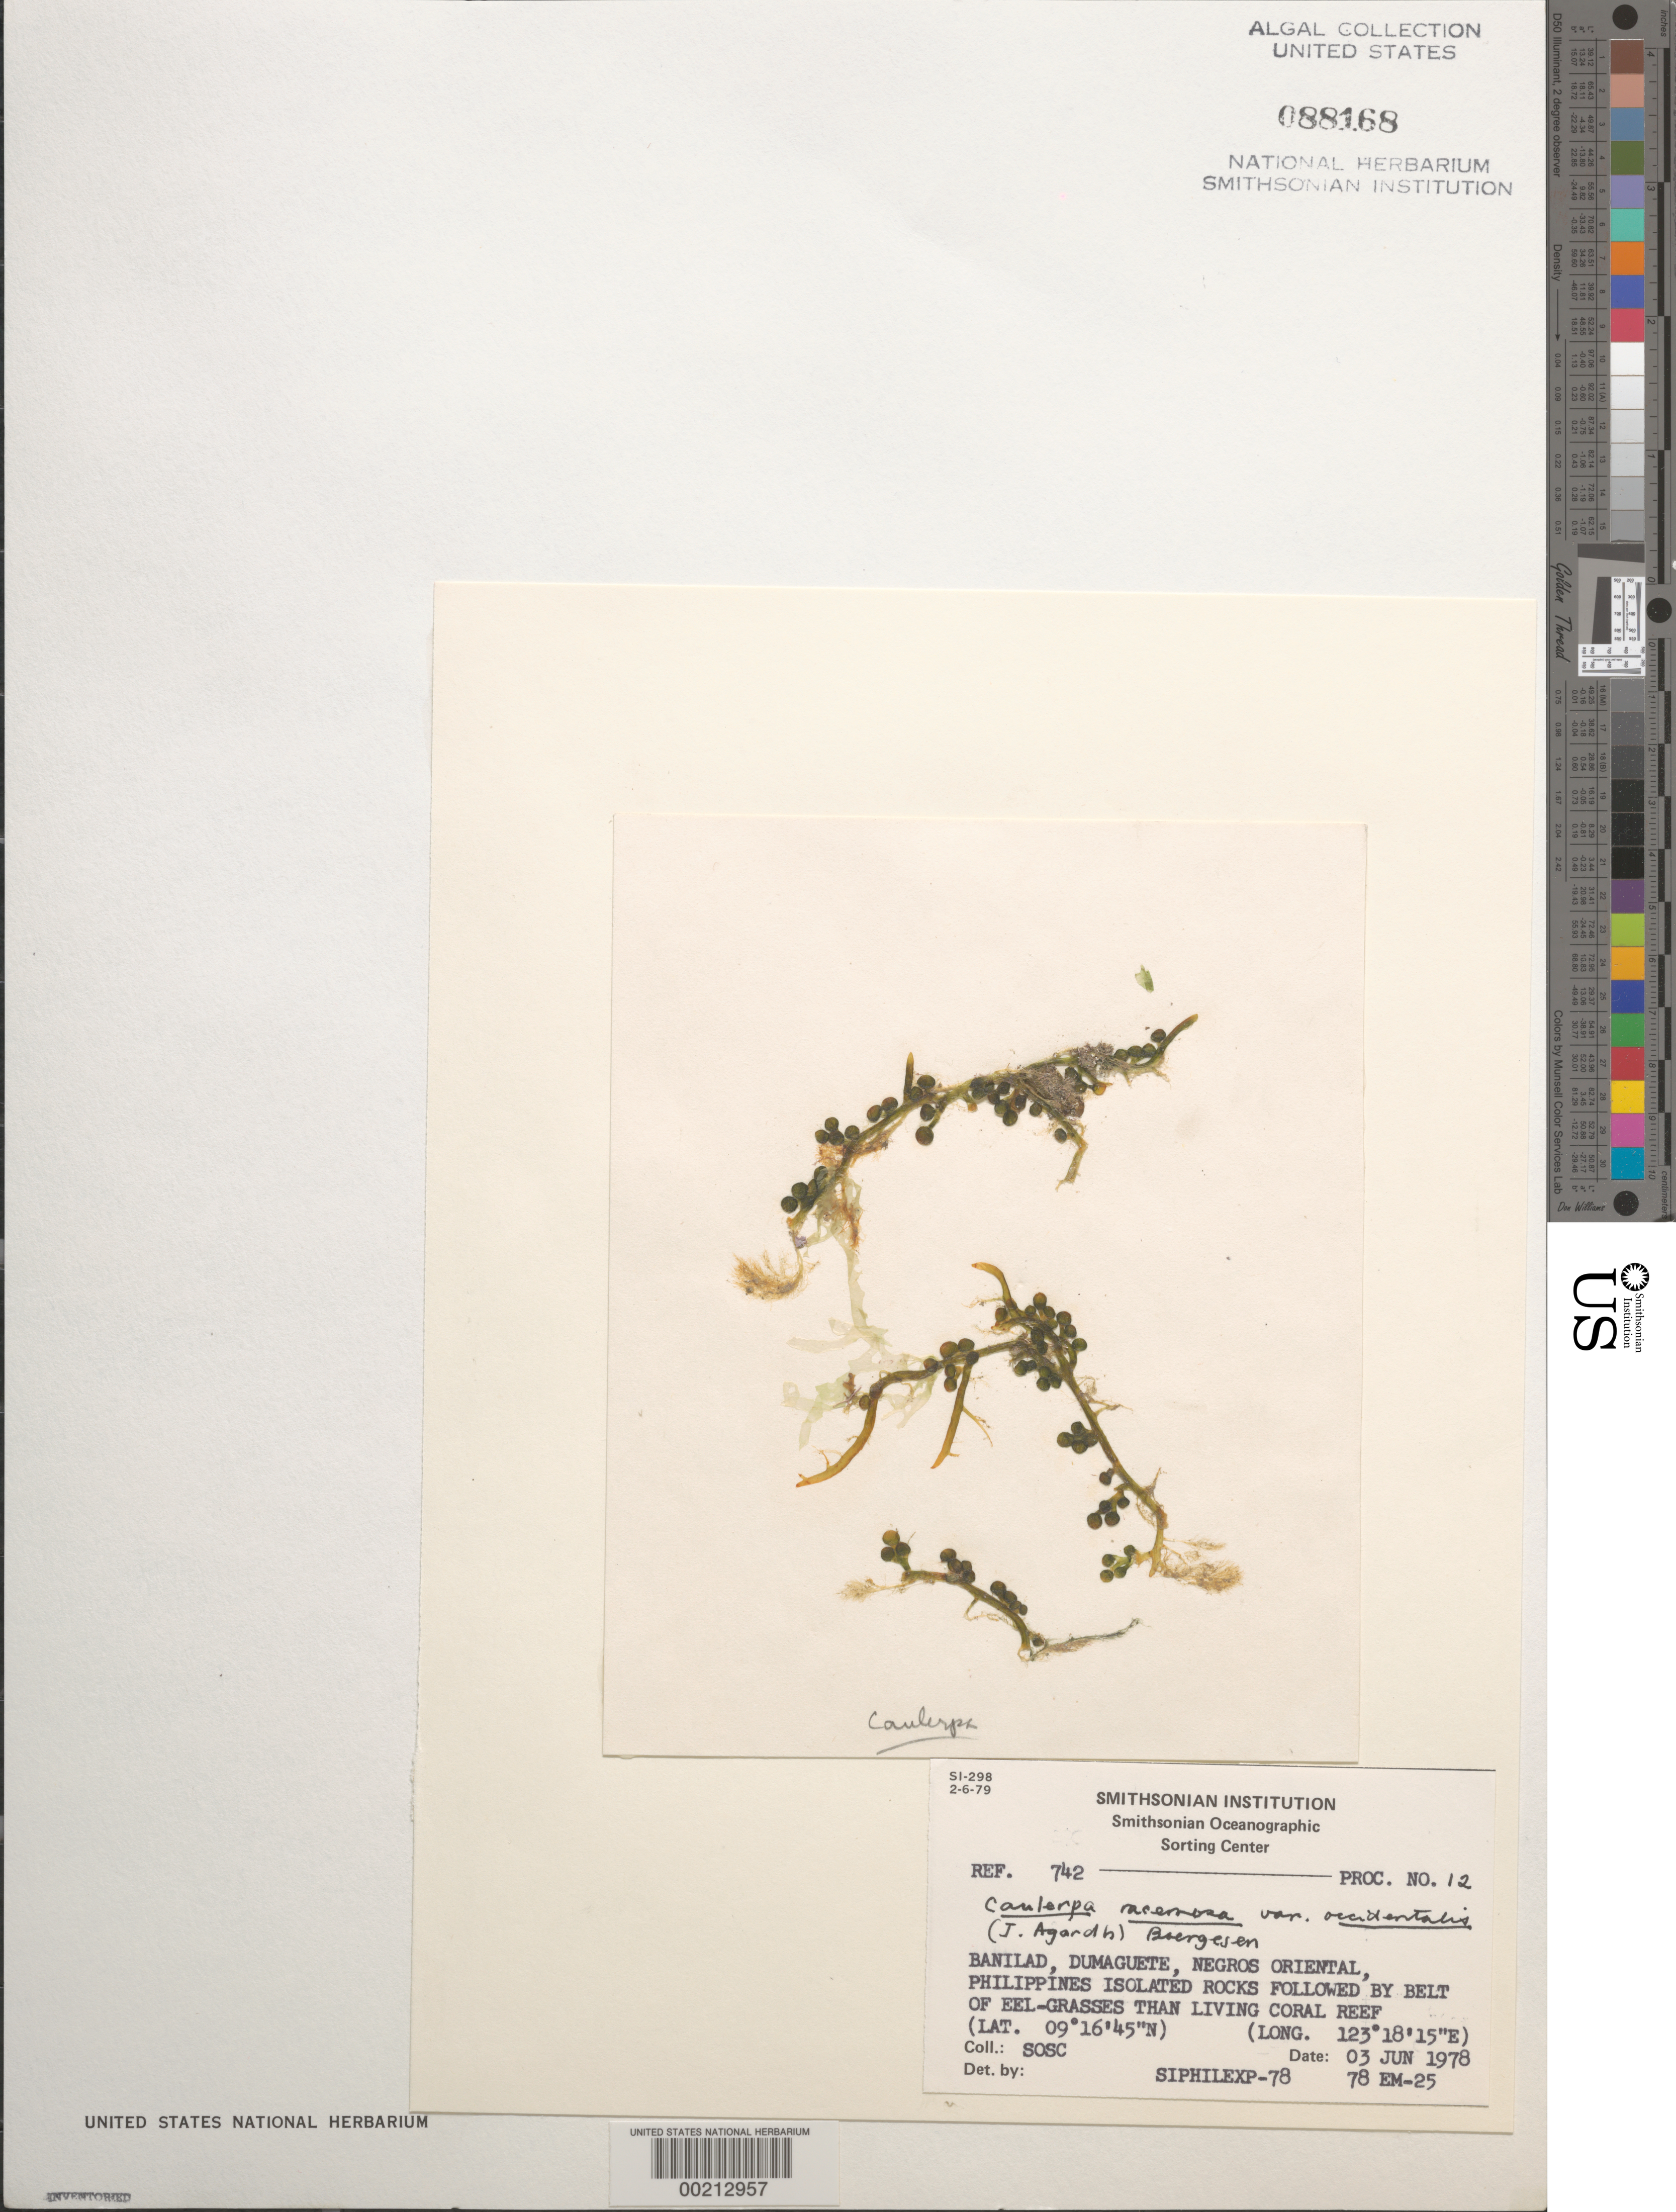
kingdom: Plantae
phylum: Chlorophyta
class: Ulvophyceae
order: Bryopsidales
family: Caulerpaceae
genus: Caulerpa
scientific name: Caulerpa racemosa var. occidentalis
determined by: Calumpong, H. P.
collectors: SOSC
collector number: Station 78 Em-25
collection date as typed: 03 Jun 1978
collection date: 1978-06-03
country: Philippines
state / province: Central Visayas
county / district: Negros Oriental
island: Negros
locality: Banilad, Dumaguete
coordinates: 09 16'45"N, 123 18'15"E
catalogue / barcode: US 88168